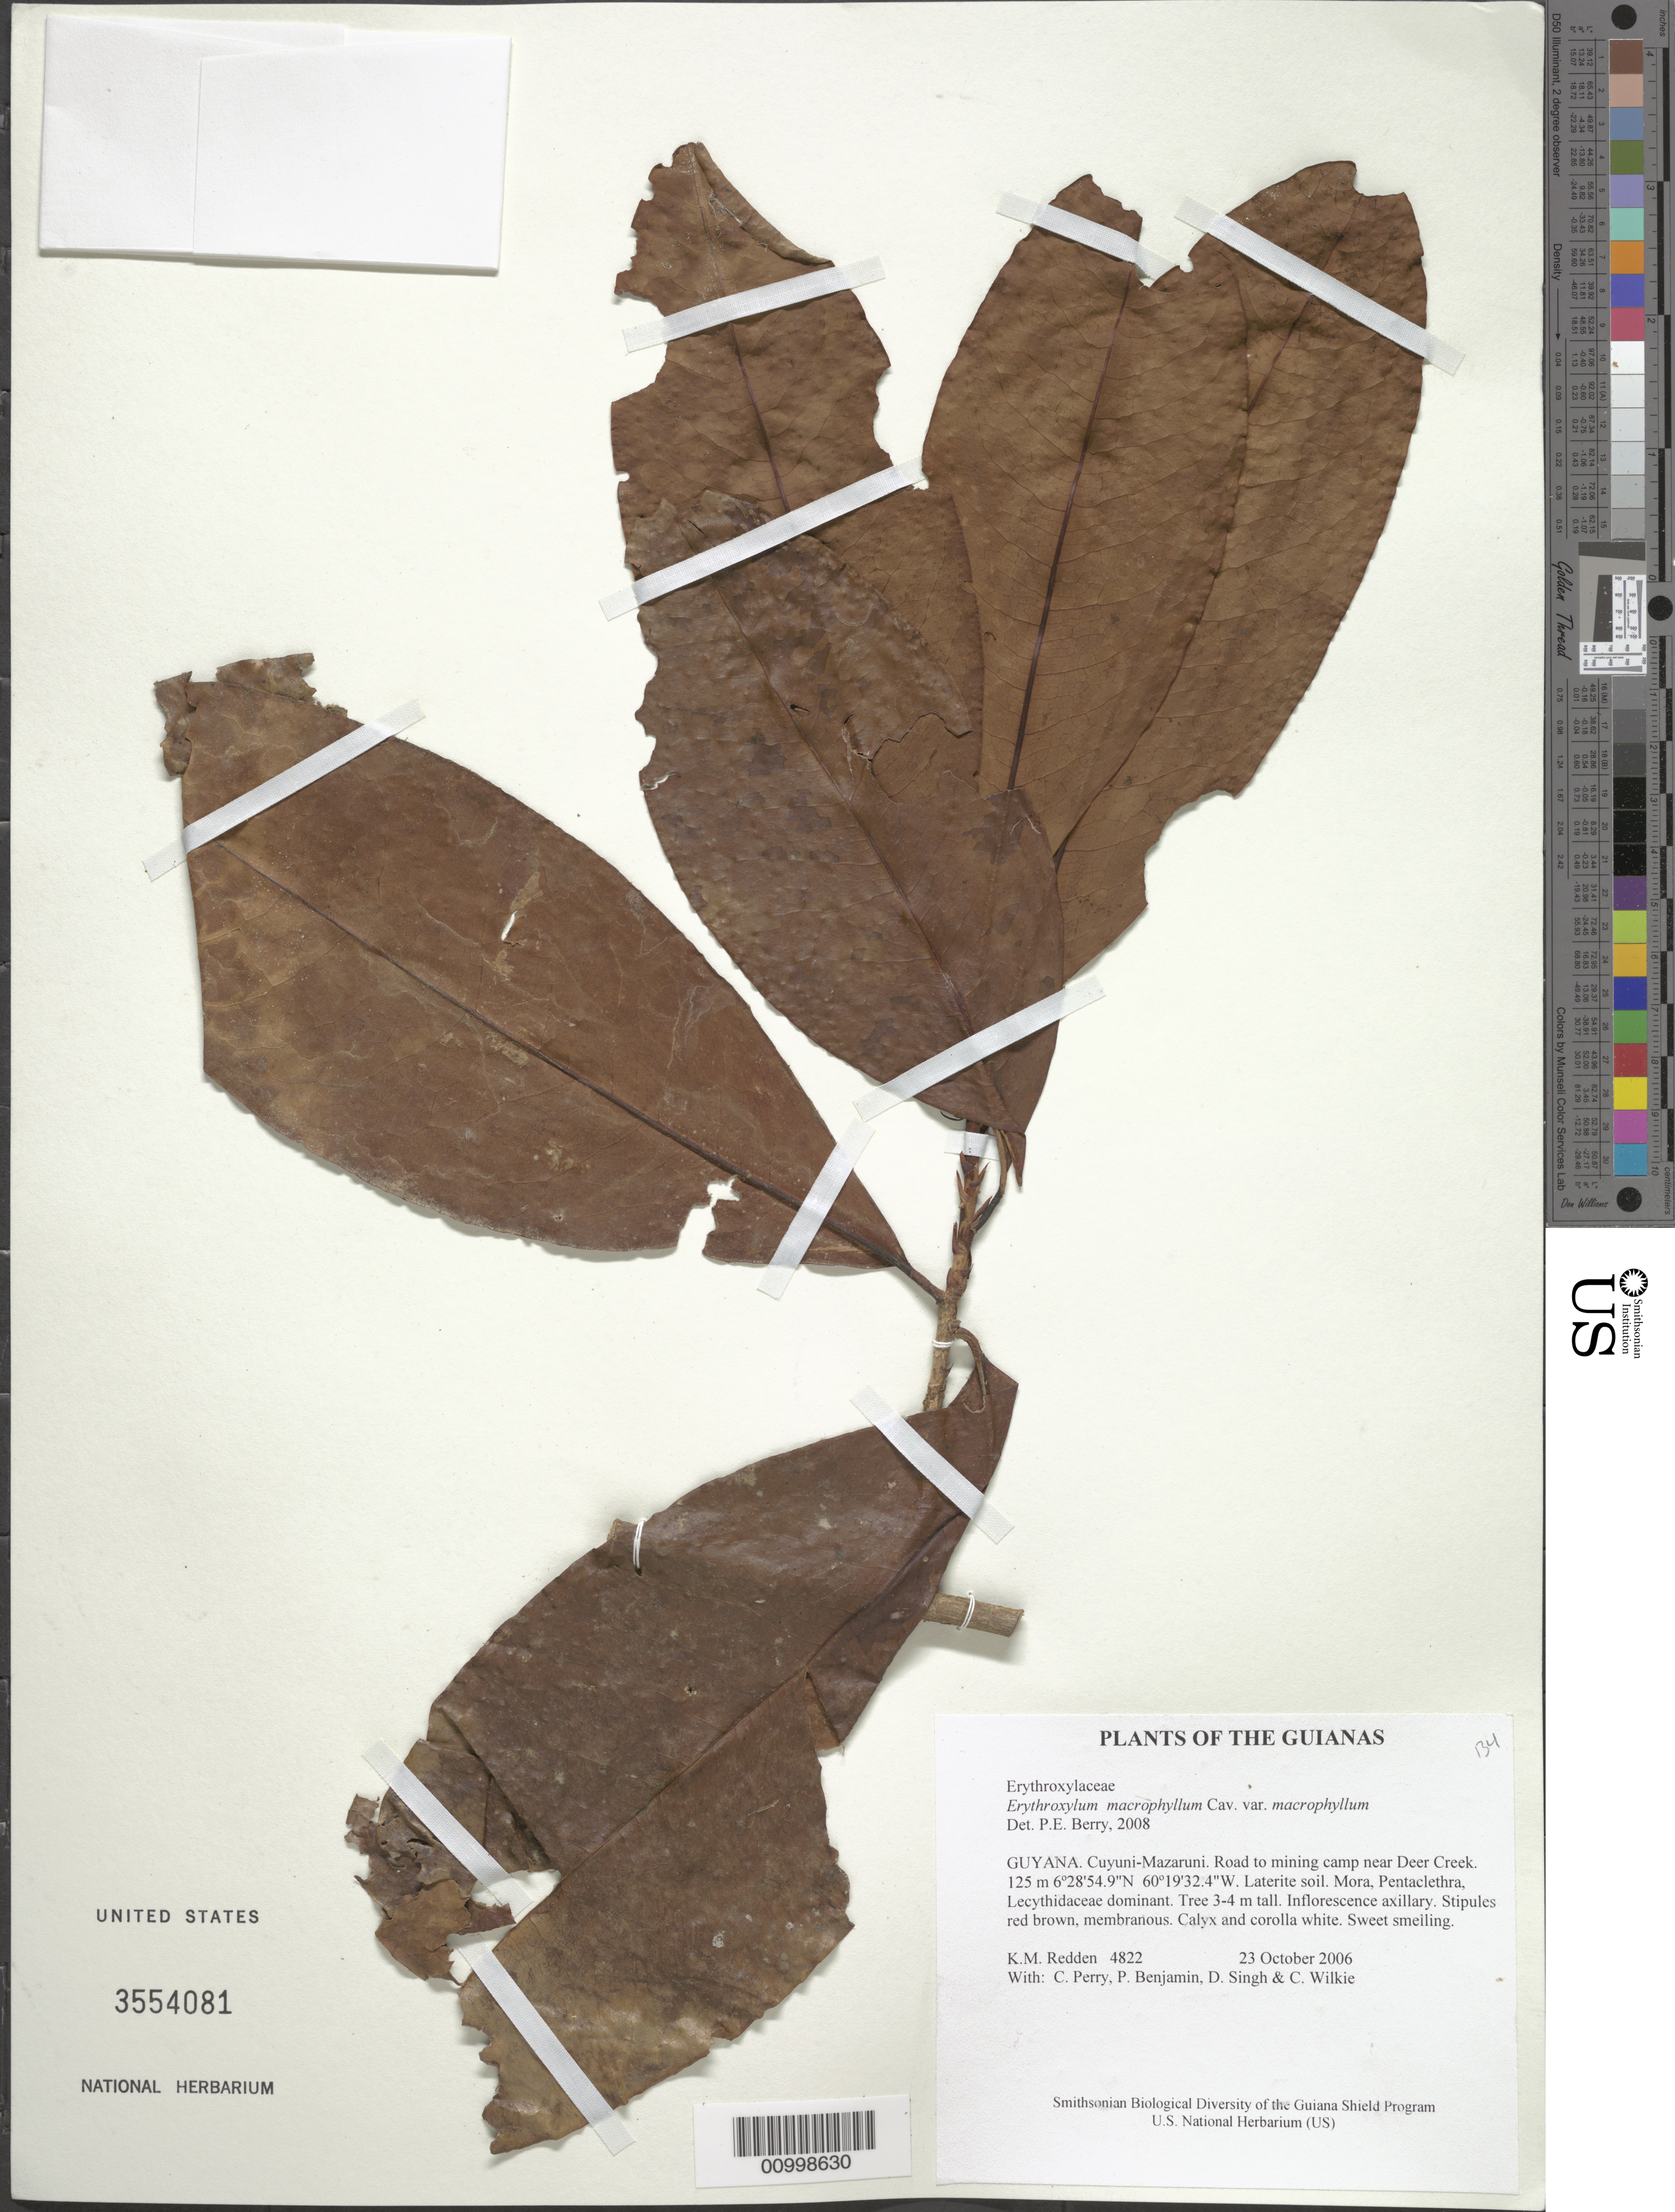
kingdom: Plantae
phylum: Tracheophyta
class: Magnoliopsida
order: Malpighiales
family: Erythroxylaceae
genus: Erythroxylum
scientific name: Erythroxylum macrophyllum var. macrophyllum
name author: Cav.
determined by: Berry, P. E., (WIS), University of Wisconsin - Madison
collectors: K. M. Redden, C. Perry, P. Benjamin, D. Singh & C. Wilkie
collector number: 4822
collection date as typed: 23 October 2006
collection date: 2006-10-23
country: Guyana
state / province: Cuyuni-Mazaruni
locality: Road to mining camp near Deer Creek.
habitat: Laterite soil. Mora, Pentaclethra, Lecythidaceae dominant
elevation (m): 125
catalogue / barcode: US 3554081